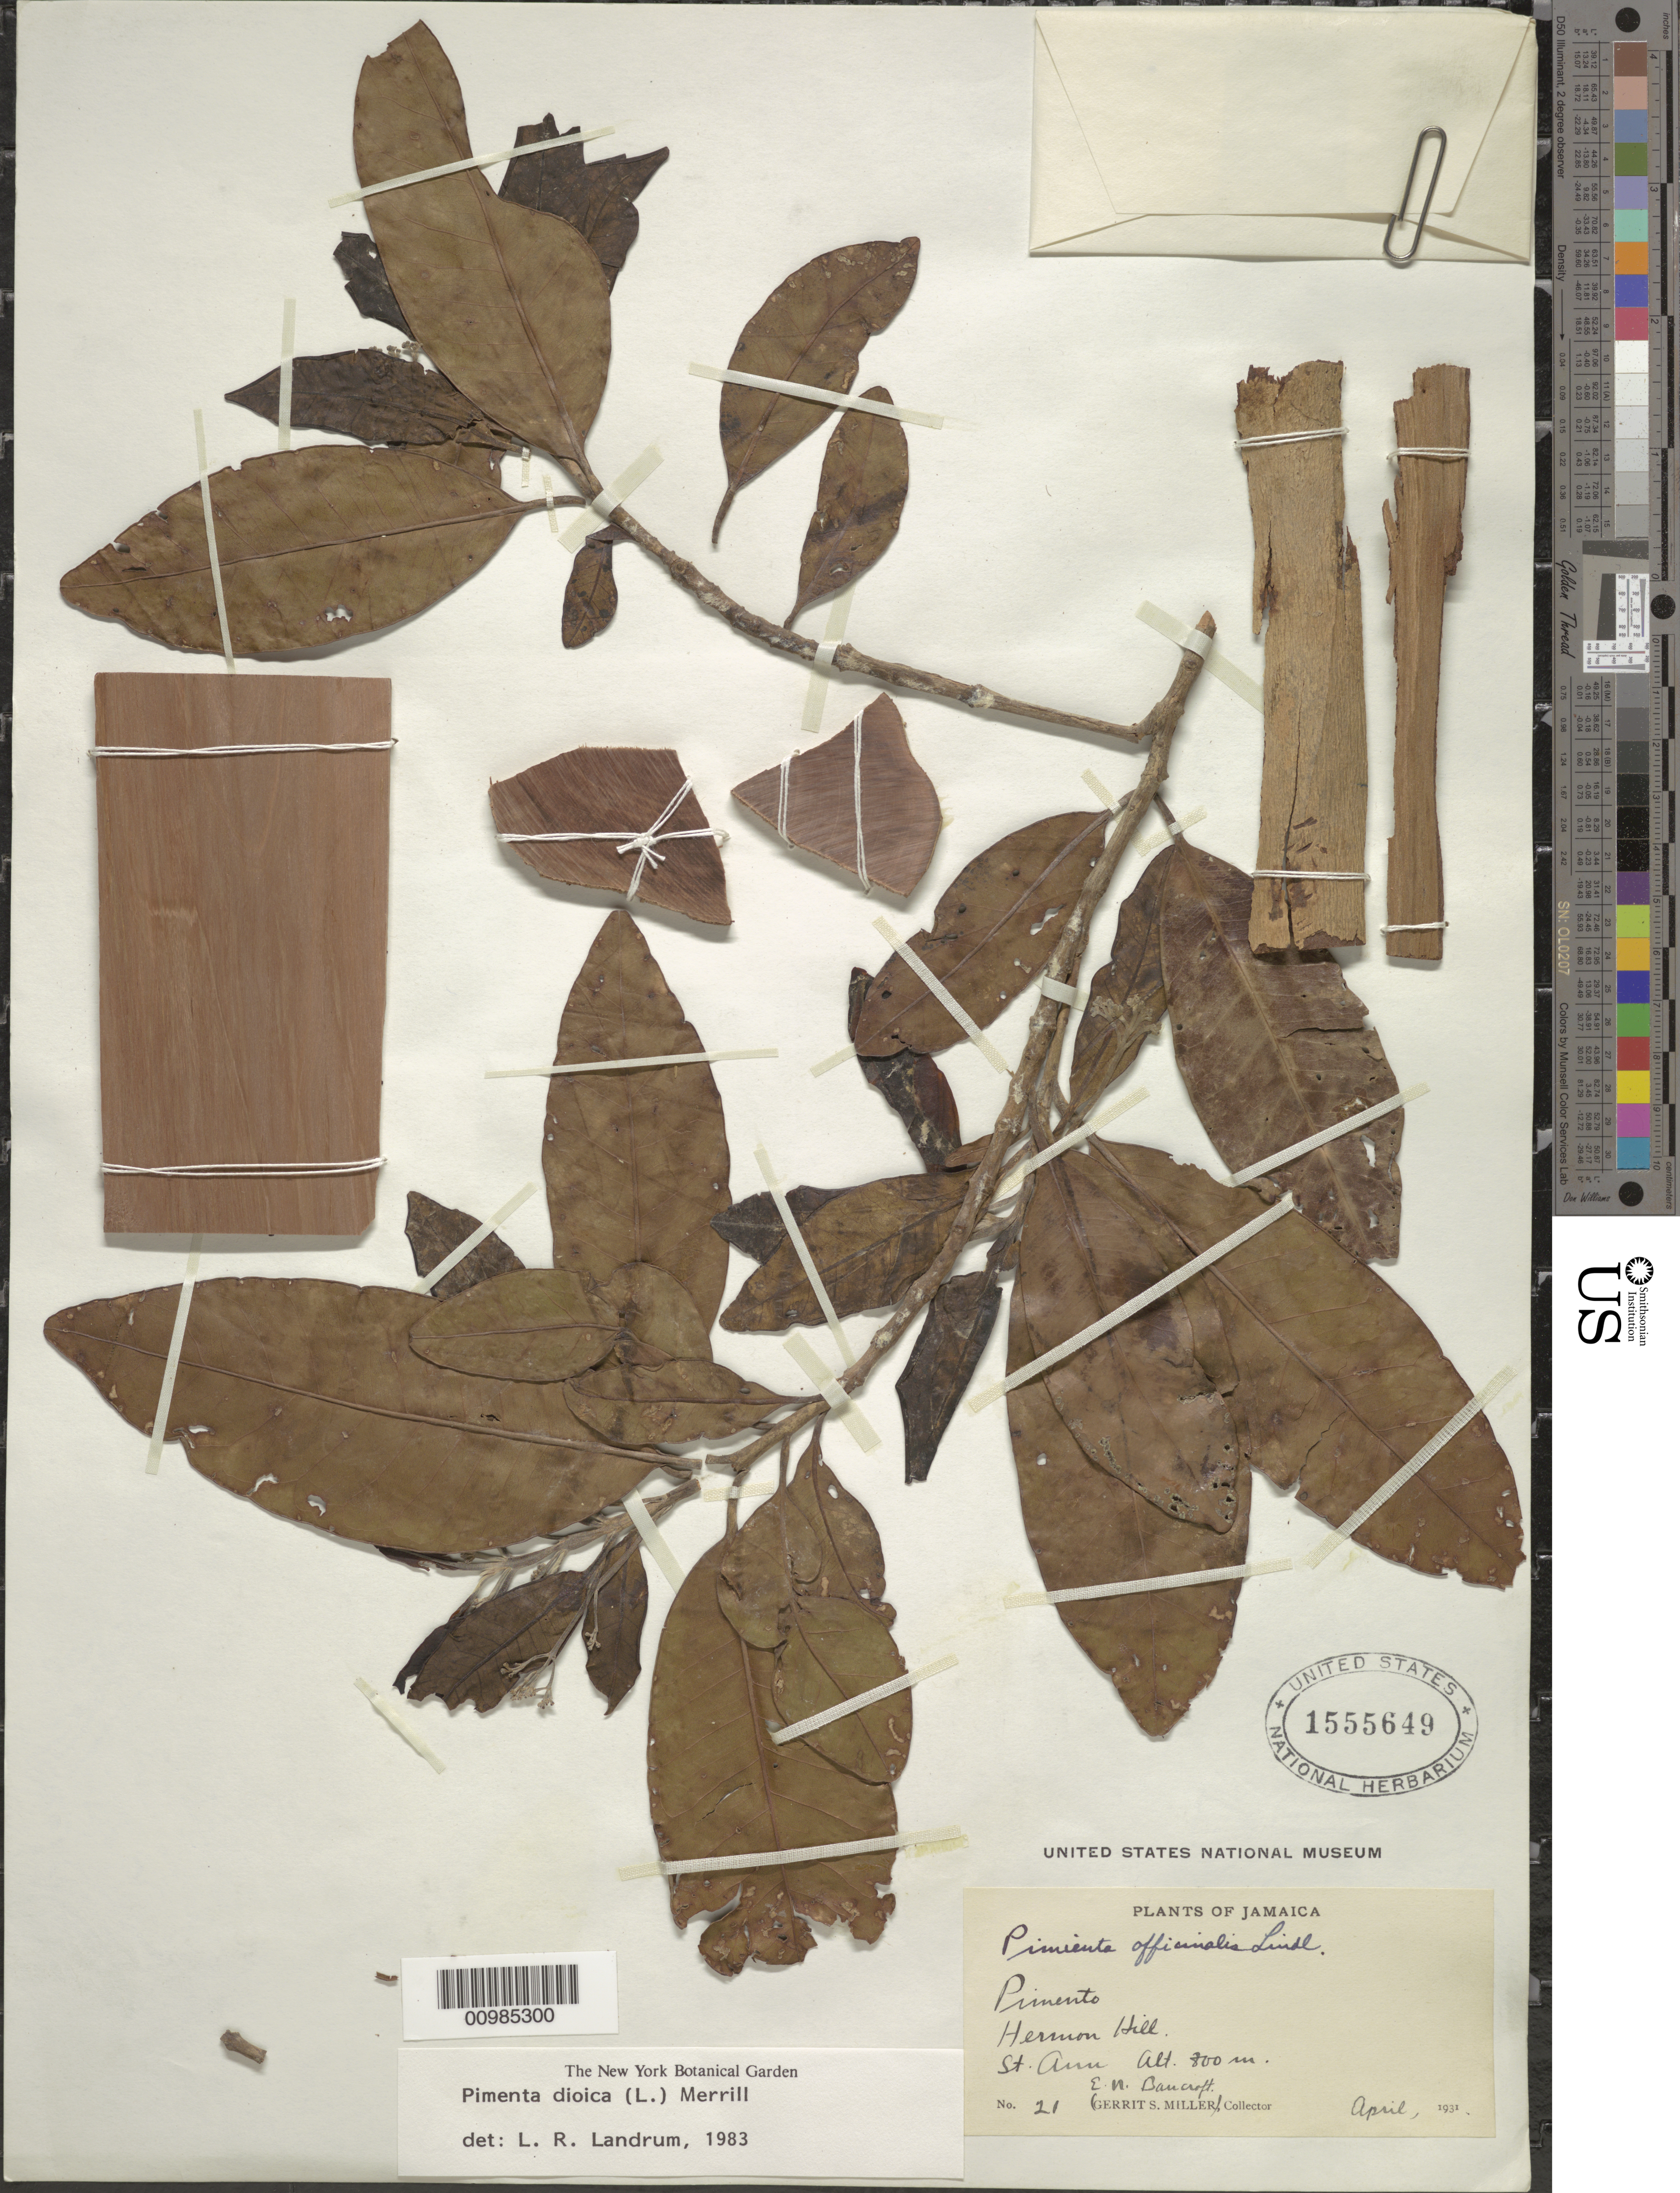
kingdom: Plantae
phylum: Tracheophyta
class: Magnoliopsida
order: Myrtales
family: Myrtaceae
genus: Pimenta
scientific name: Pimenta dioica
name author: (L.) Merr.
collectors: E. Bancroft & G. S. Miller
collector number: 21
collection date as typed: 01 Apr 1931 to 30 Apr 1931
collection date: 1931-04-01/1931-04-30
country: Jamaica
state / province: Saint Ann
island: Jamaica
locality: Hermon Hill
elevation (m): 800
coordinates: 0 N, 0 E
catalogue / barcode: US 1555649